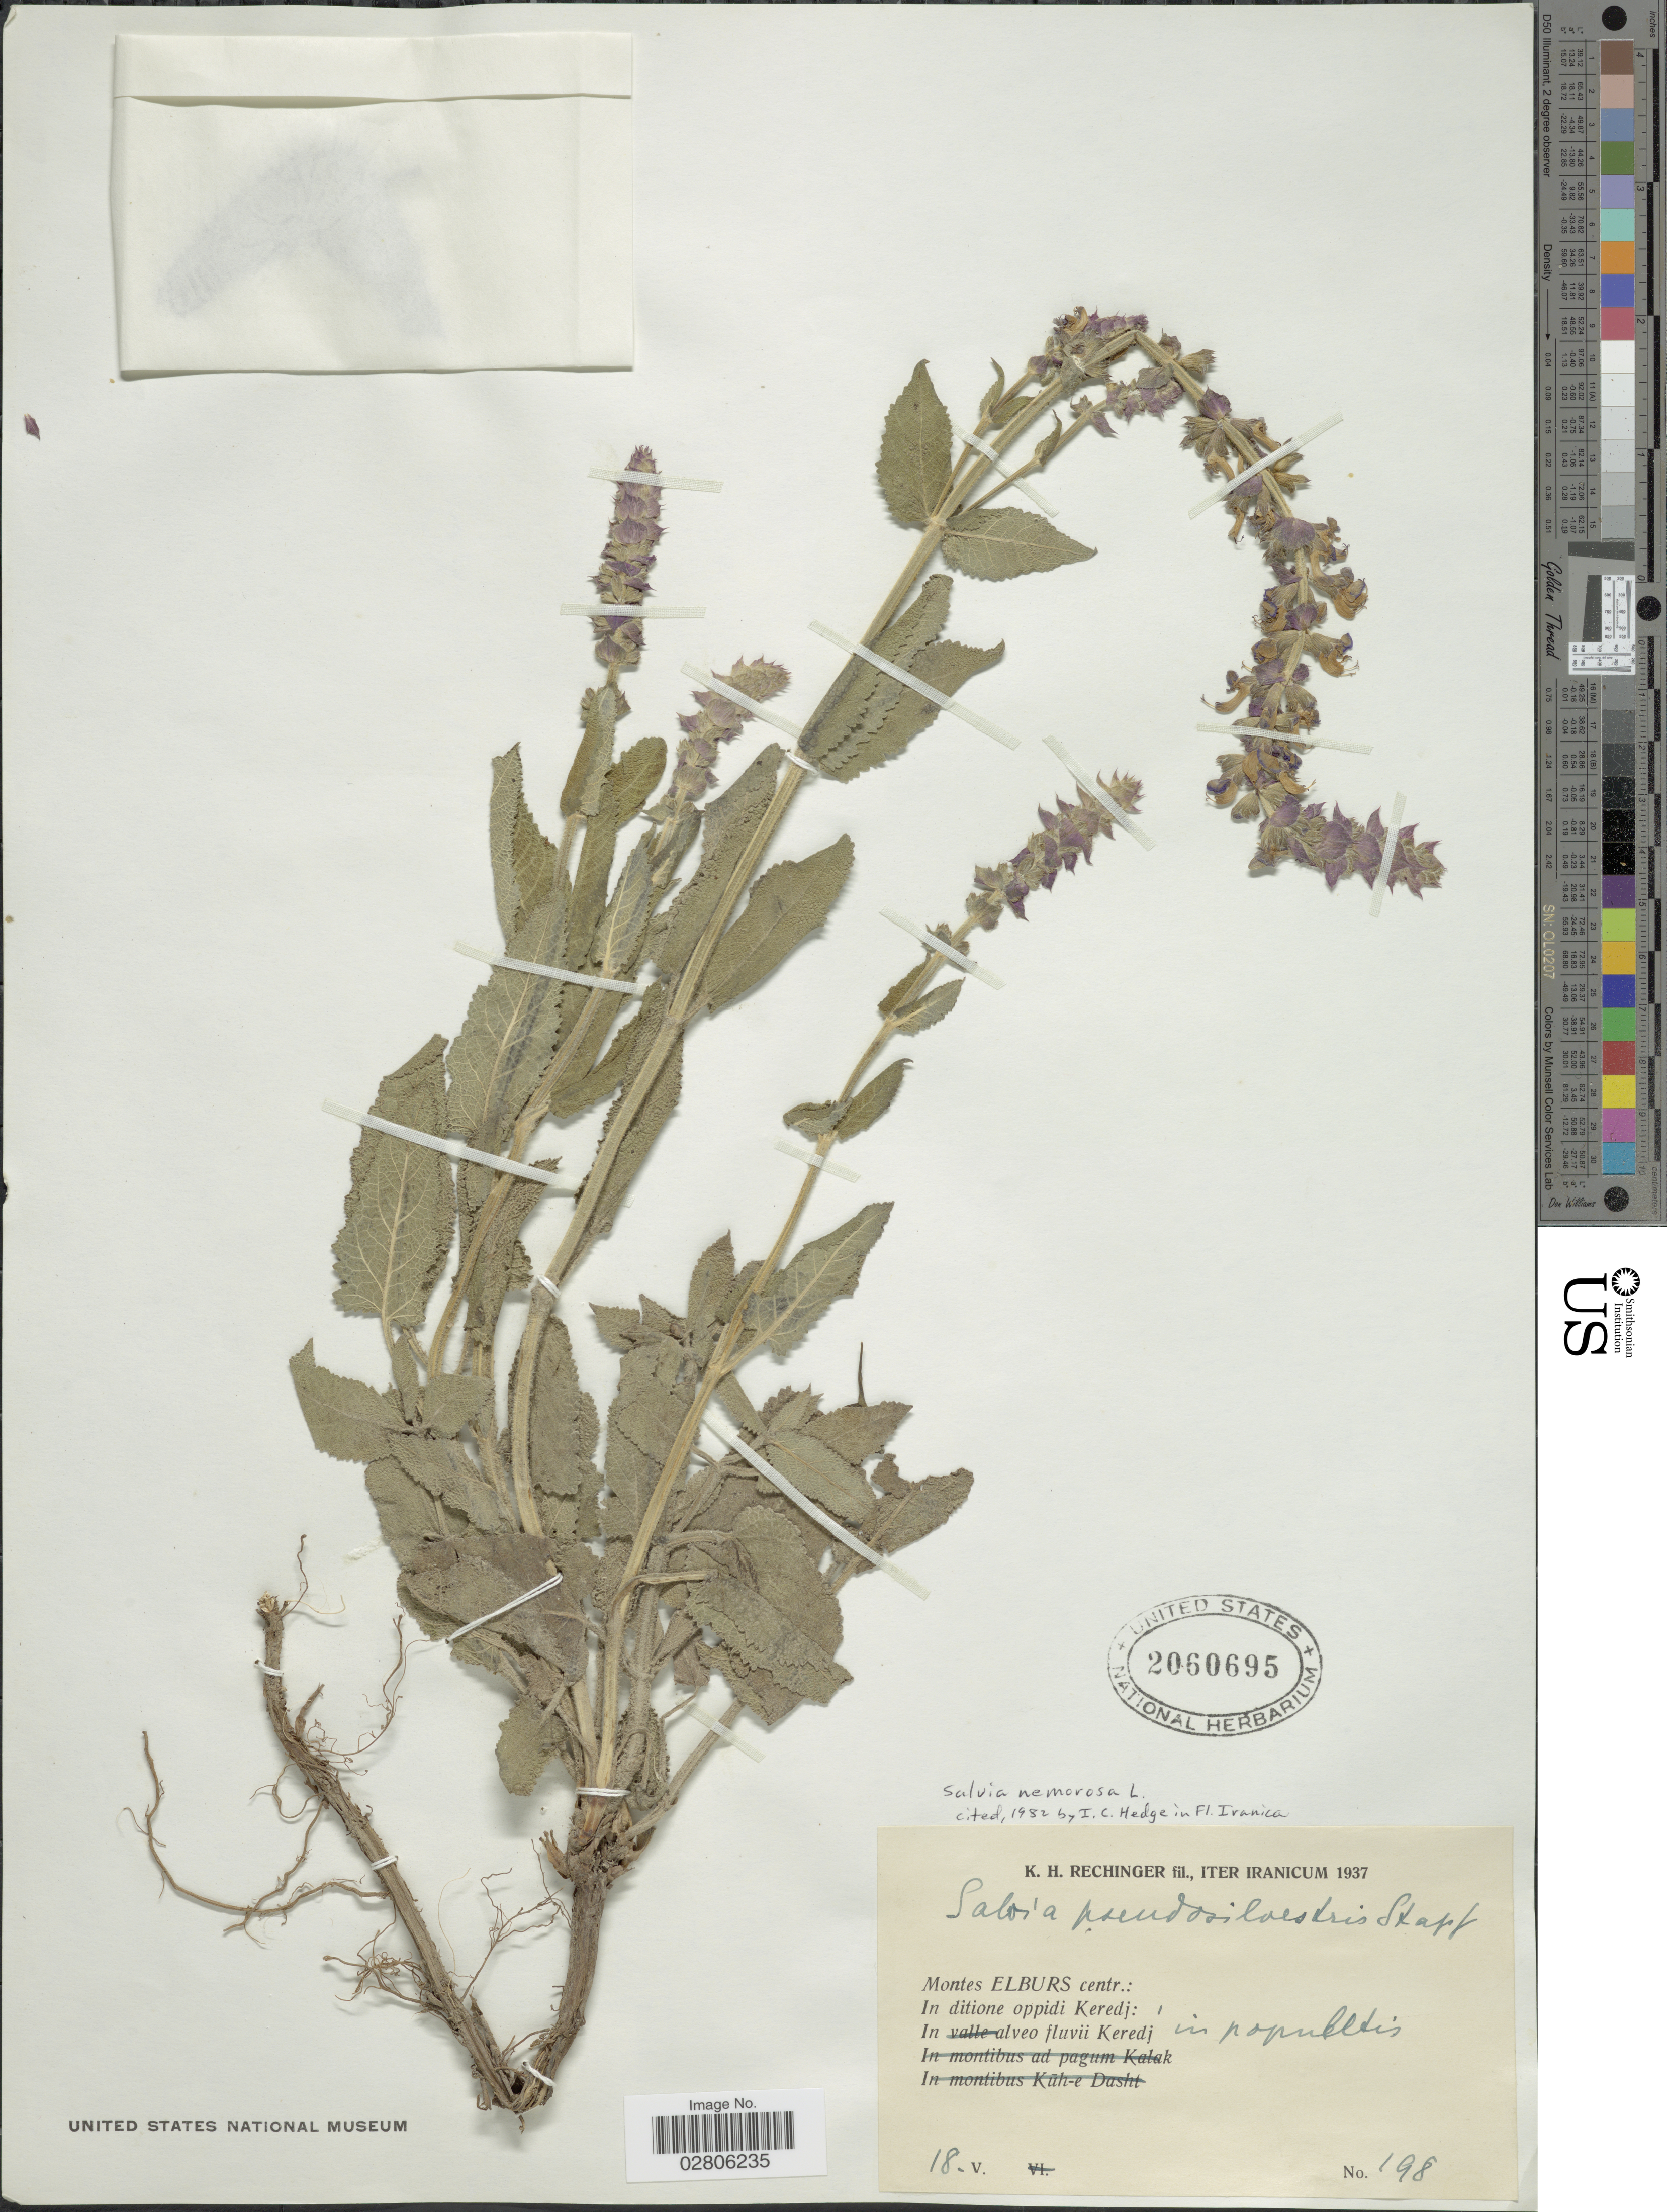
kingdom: Plantae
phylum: Tracheophyta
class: Magnoliopsida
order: Lamiales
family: Lamiaceae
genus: Salvia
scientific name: Salvia nemorosa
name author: L.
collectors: K. H. Rechinger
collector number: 198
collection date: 1937-05-18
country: Iran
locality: Montes Elburs centr., in ditione oppidi Keredj, in alveo fluvii Keredj.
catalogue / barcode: US 2060695